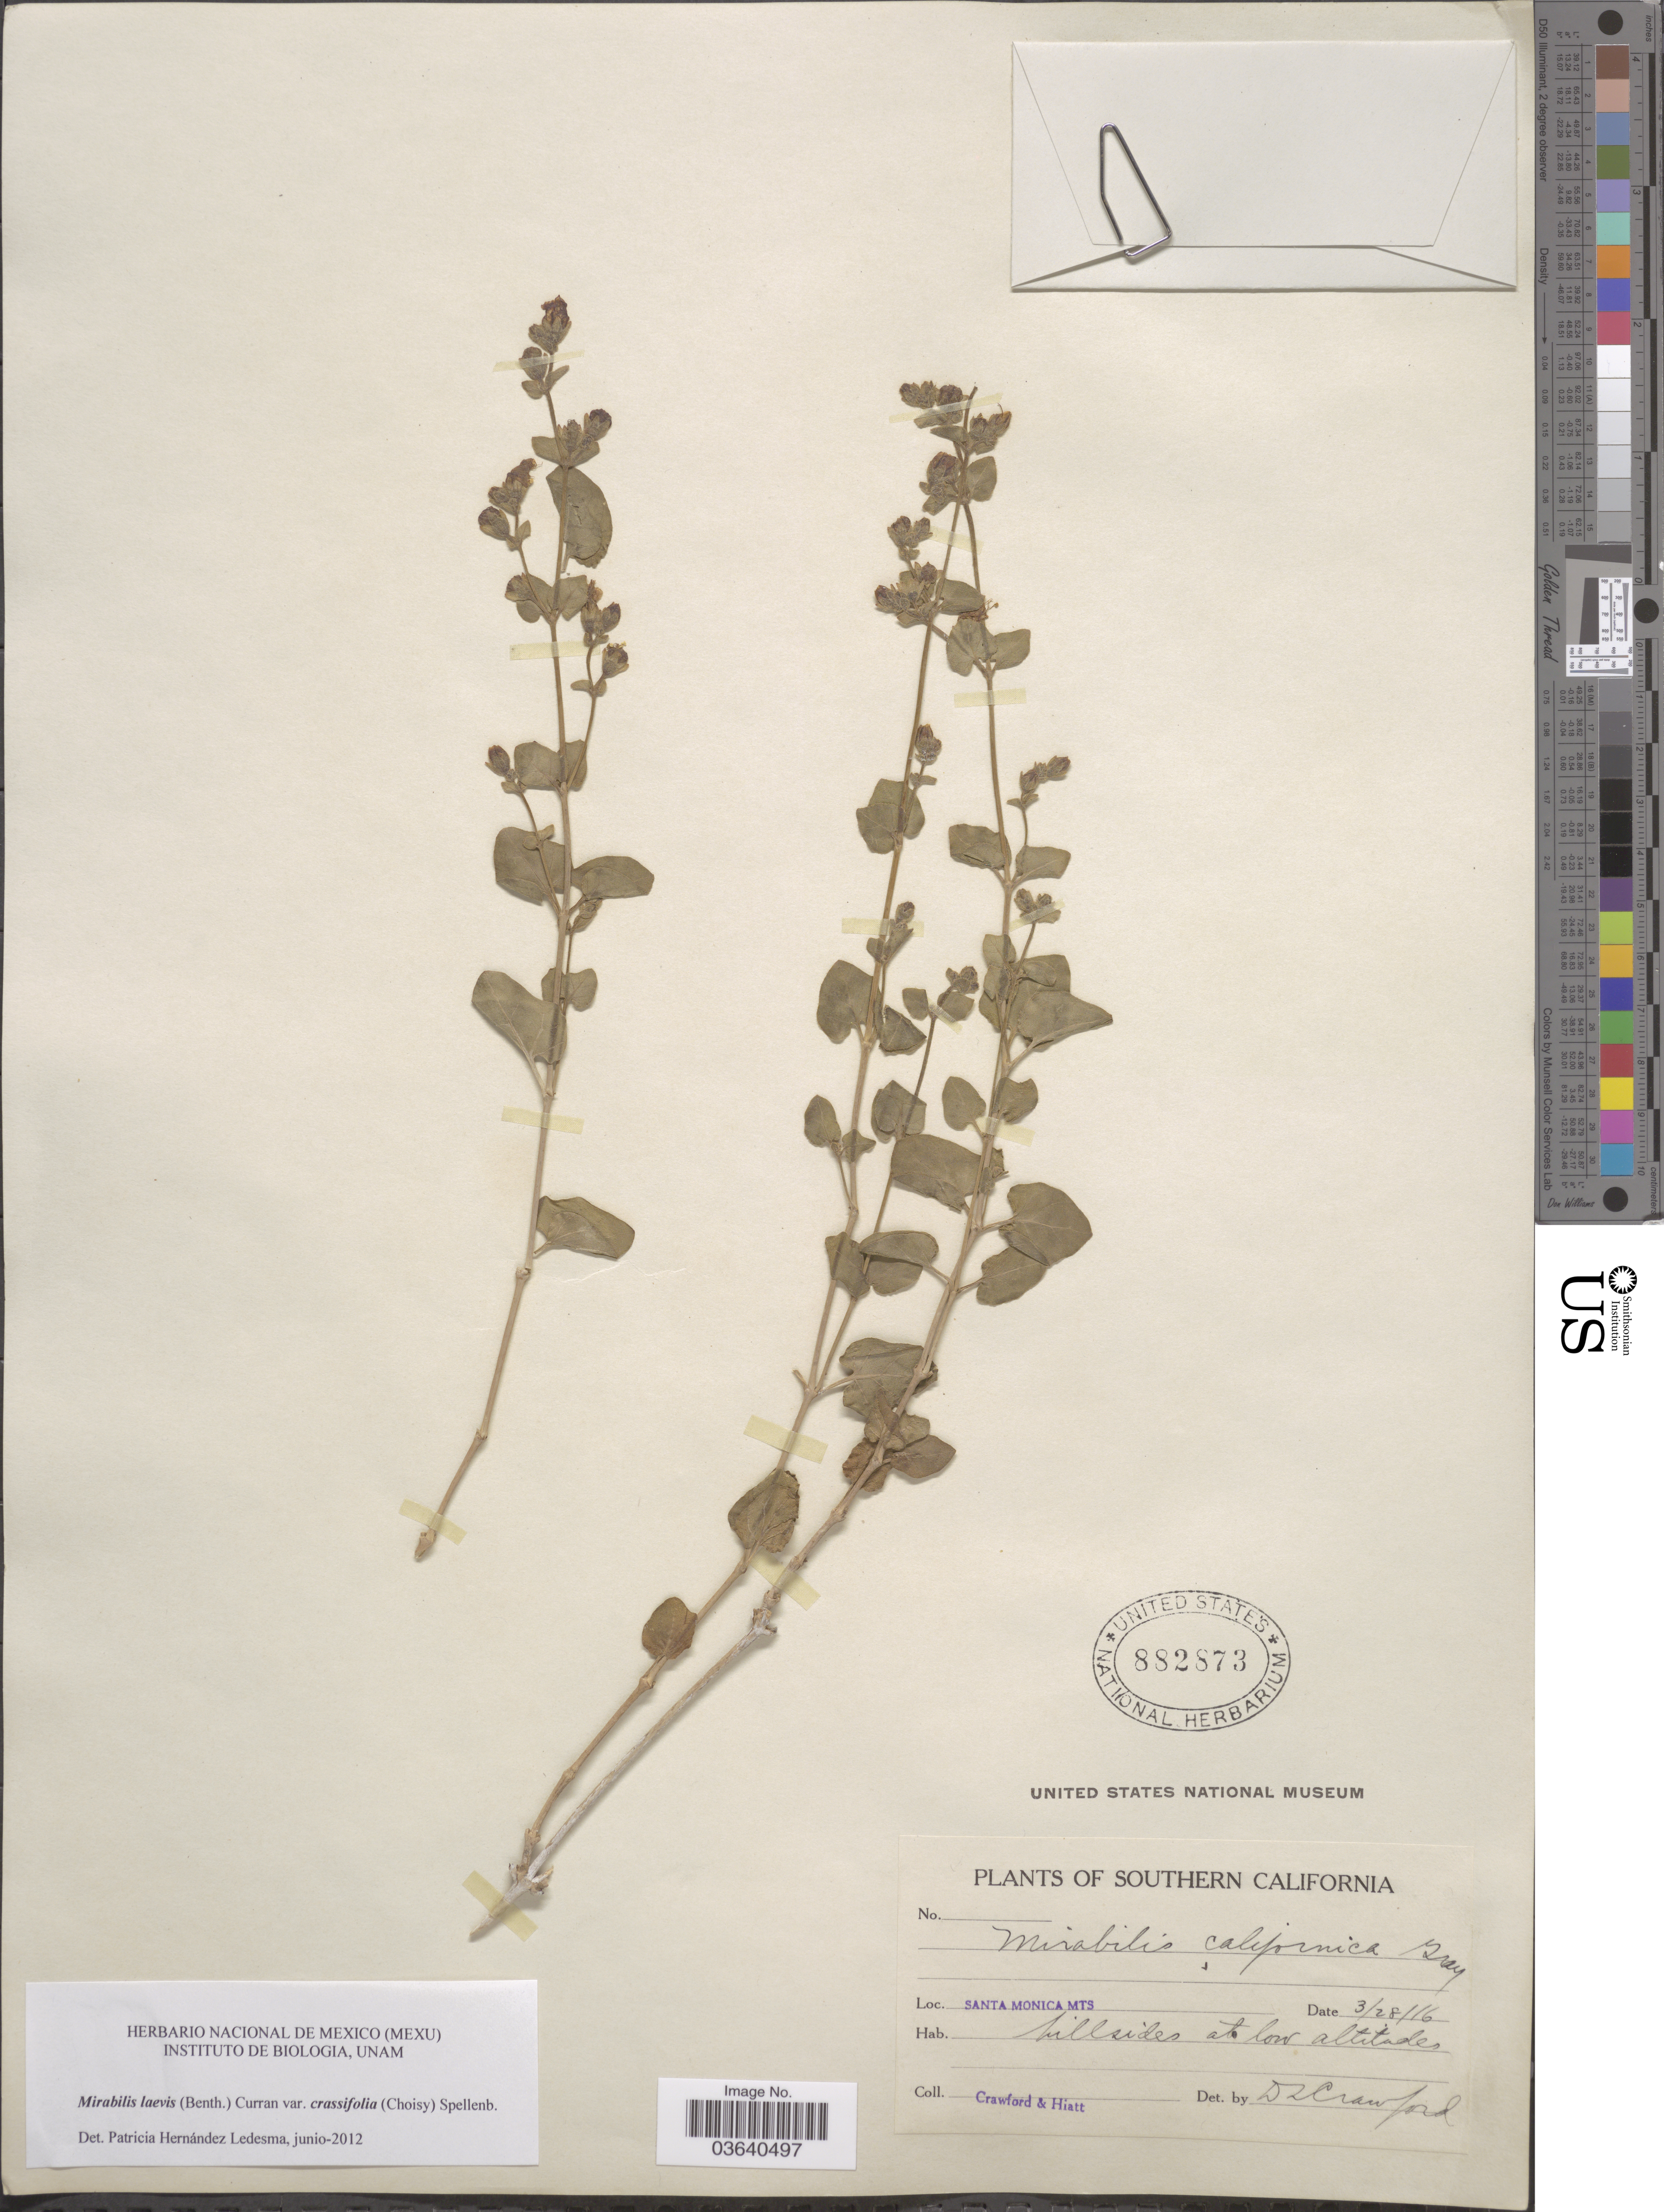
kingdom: Plantae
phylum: Tracheophyta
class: Magnoliopsida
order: Caryophyllales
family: Nyctaginaceae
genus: Mirabilis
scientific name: Mirabilis laevis var. crassifolia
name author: (Choisy) Spellenb.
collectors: Crawford & Hiatt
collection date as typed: Transcribed d/m/y: 28/3/16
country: United States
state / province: California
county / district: Los Angeles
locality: Southern California. Santa Monica Mts.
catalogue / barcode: US 882873